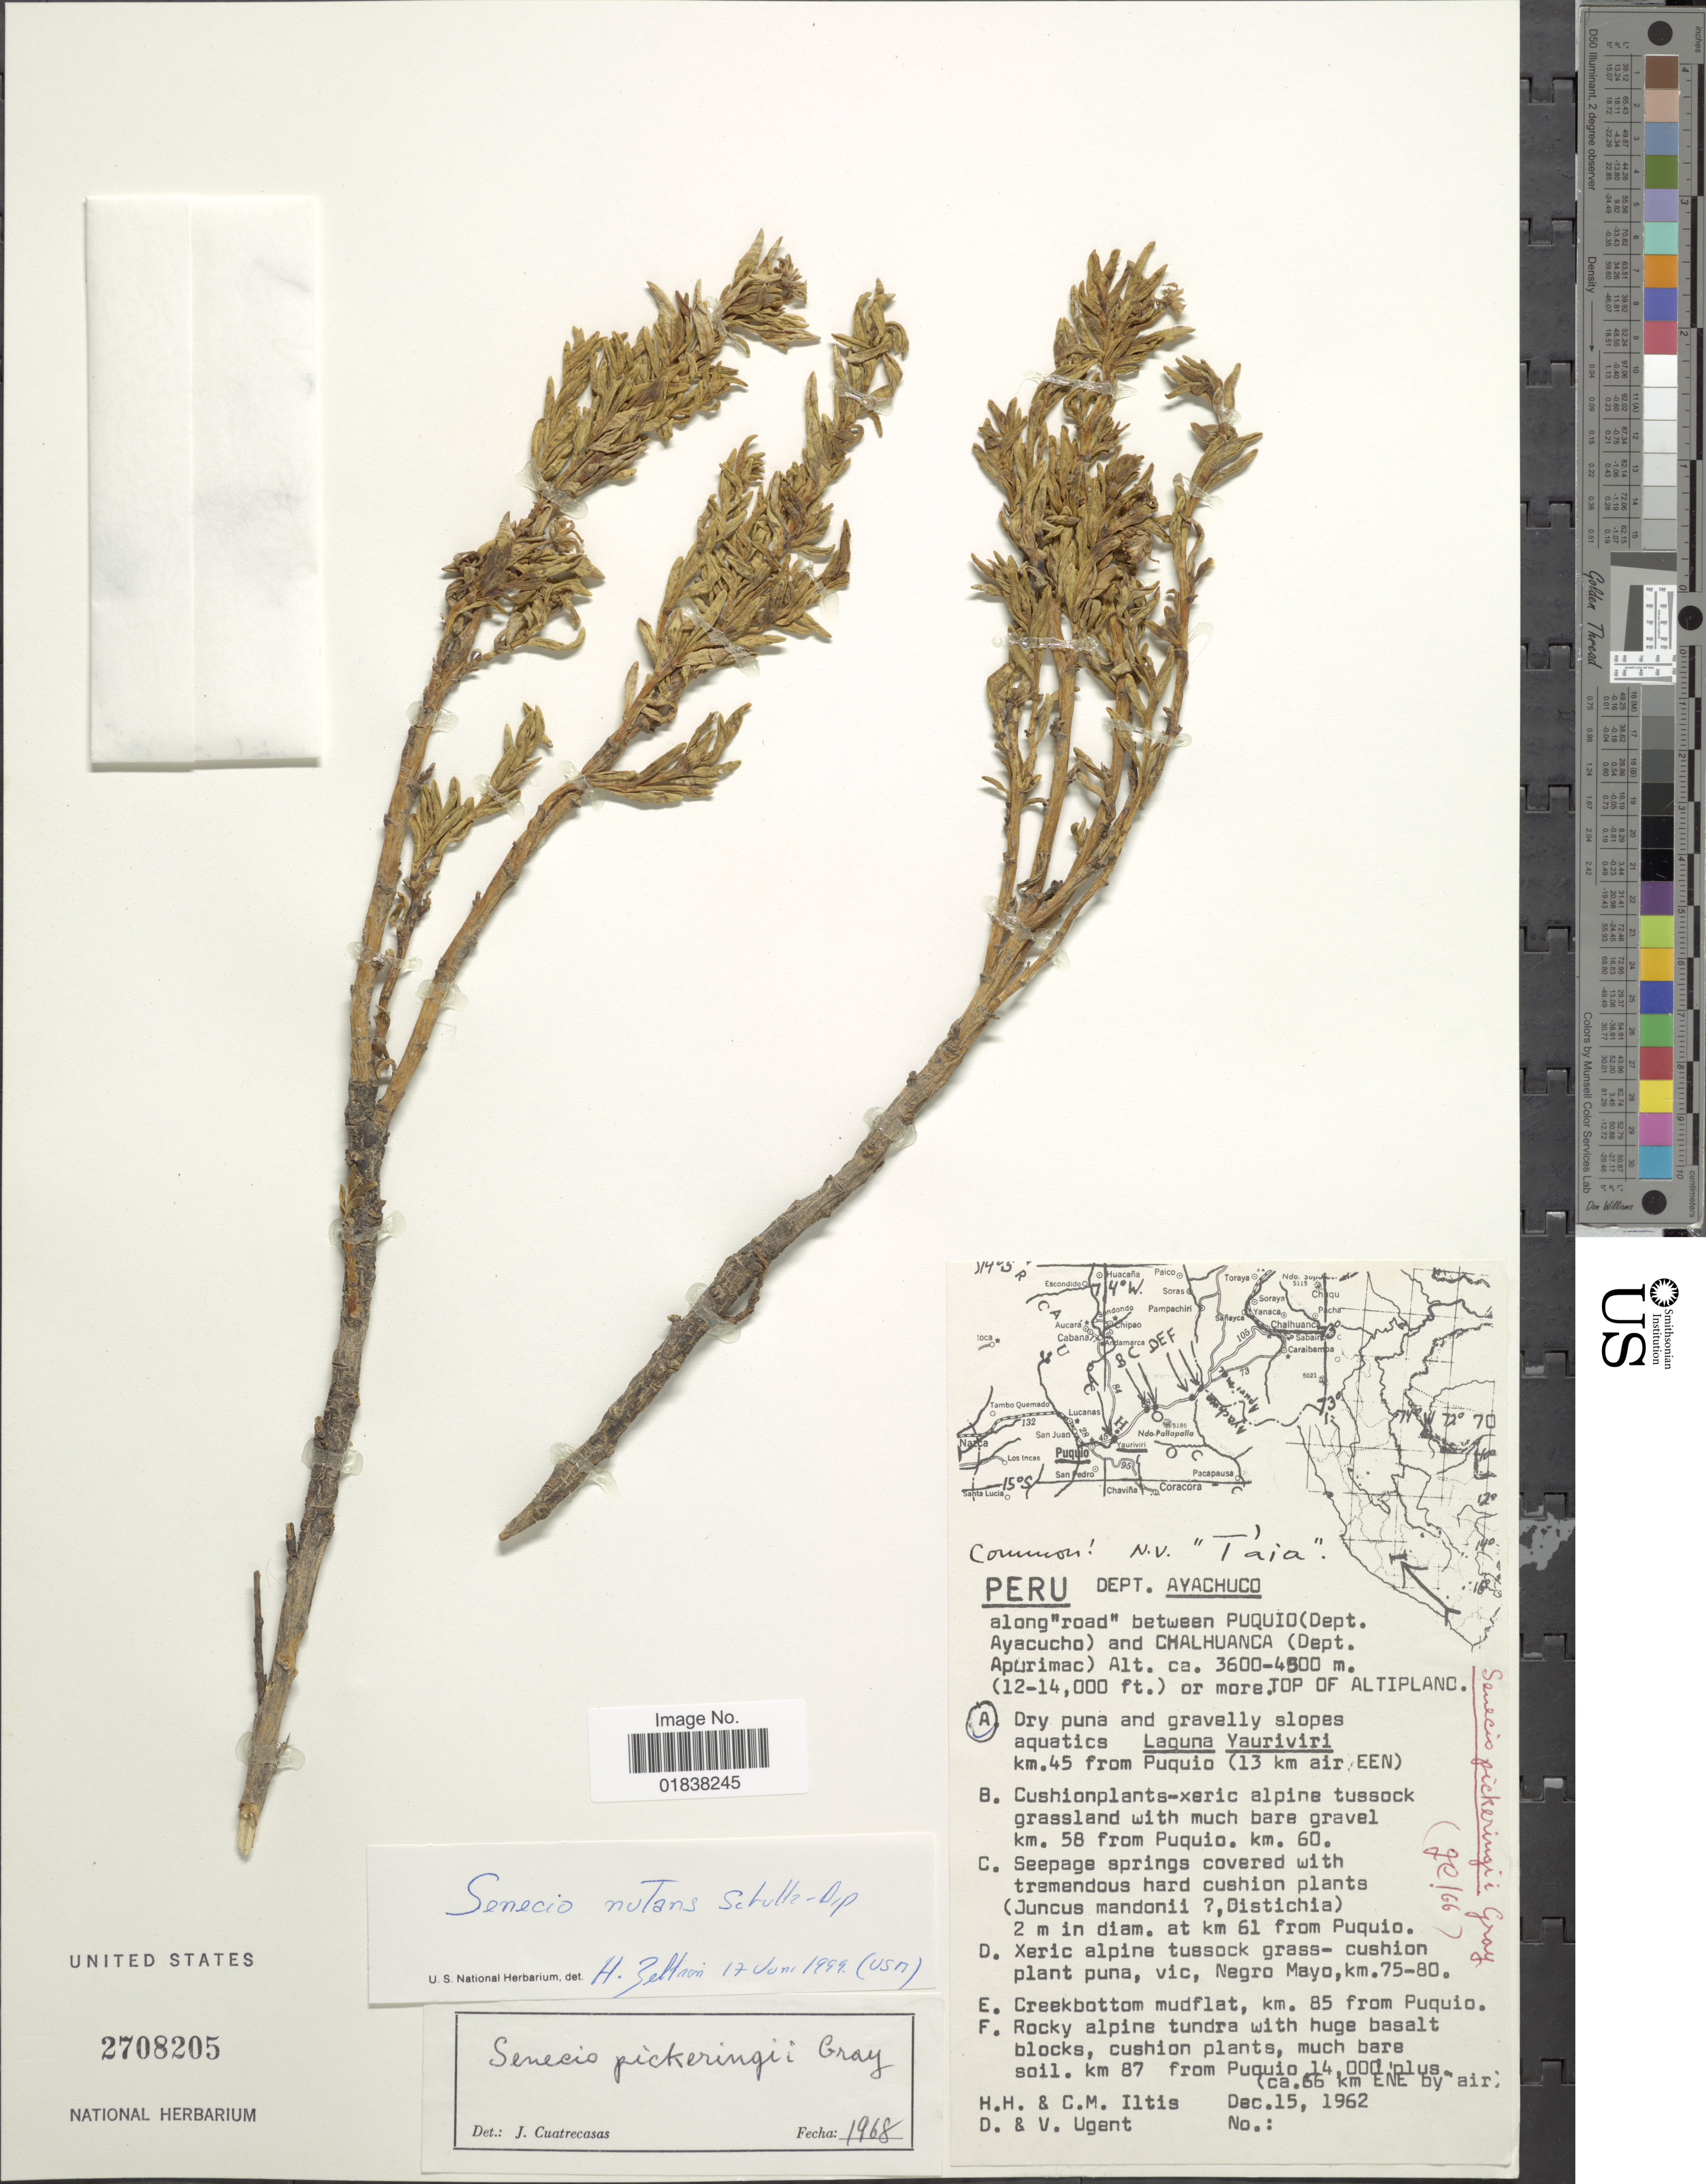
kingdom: Plantae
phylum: Tracheophyta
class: Magnoliopsida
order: Asterales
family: Asteraceae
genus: Senecio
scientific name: Senecio pickeringii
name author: A. Gray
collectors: H. H. Iltis, C. M Iltis, D. Ugent & V. Ugent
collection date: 1962-12-15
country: Peru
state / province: Ayacucho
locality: Along road between Puquio (dept. Ayacucho) and Chalhuanca (Dept. Apurimac), top of Altiplano, Laguna Yauriviri, km 45 from Puquio (13 km air EEN)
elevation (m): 3600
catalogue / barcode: US 2708205